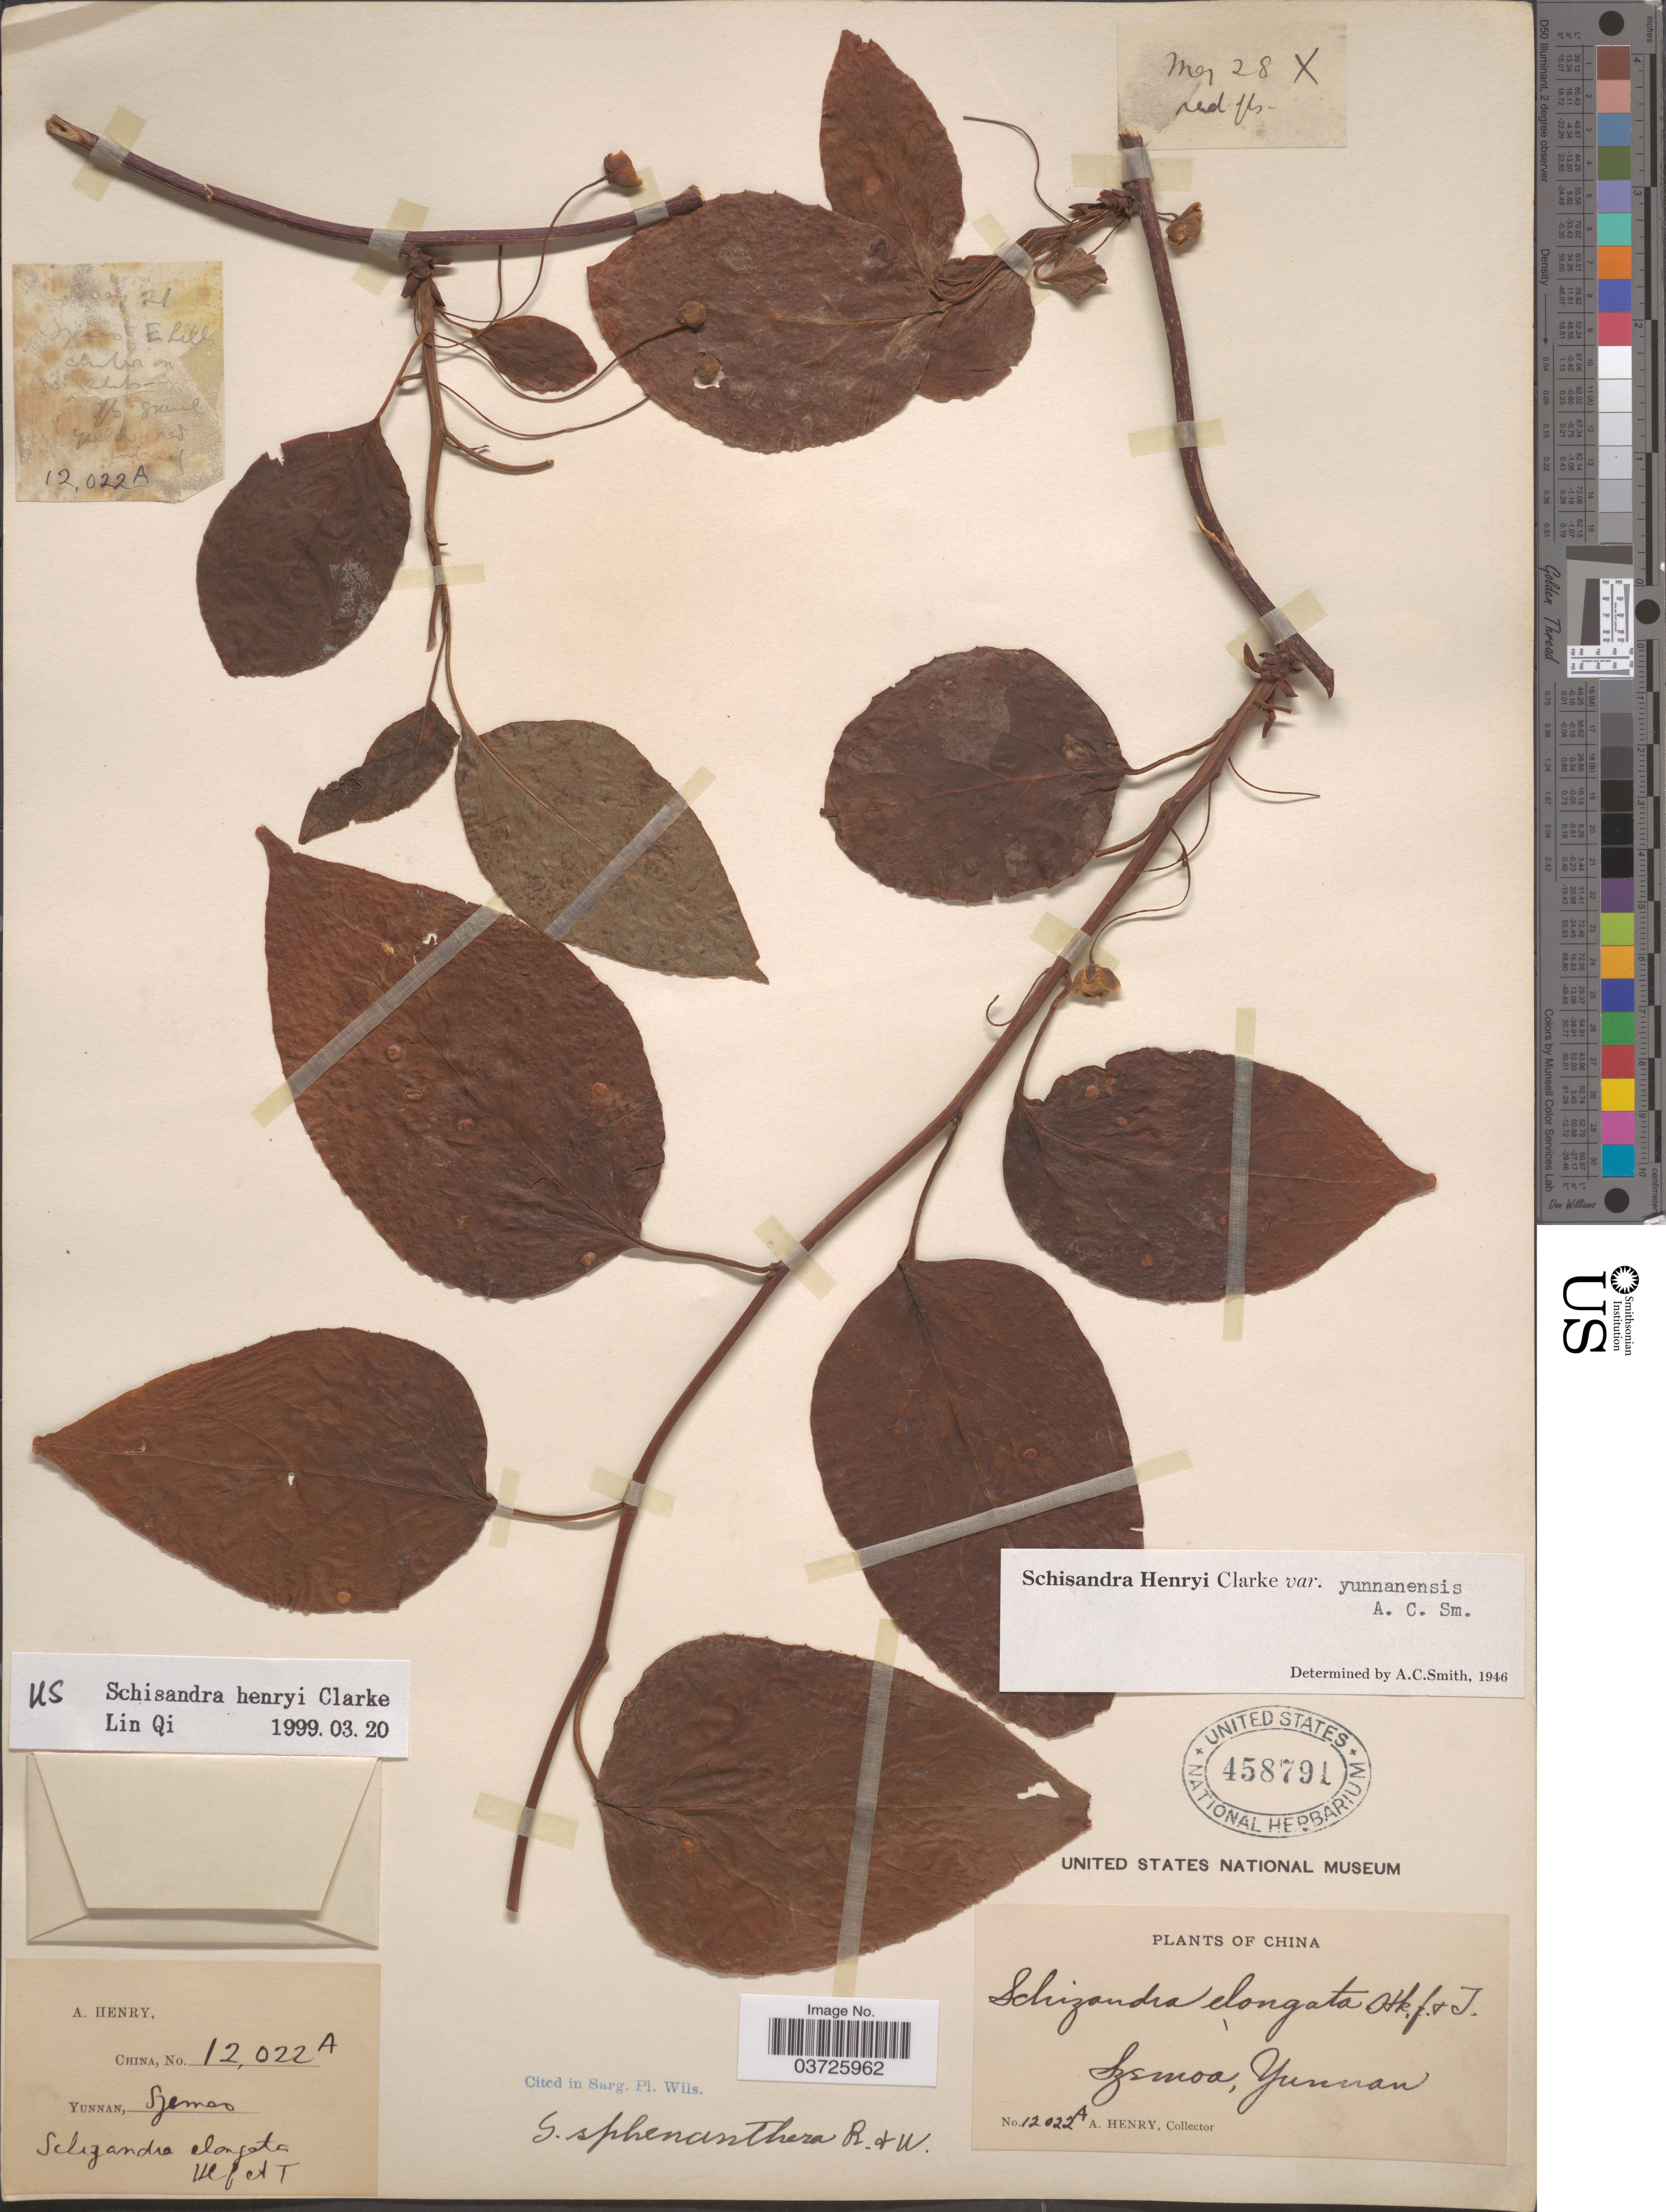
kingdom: Plantae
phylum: Tracheophyta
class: Magnoliopsida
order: Austrobaileyales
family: Schisandraceae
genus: Schisandra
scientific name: Schisandra henryi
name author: C.B. Clarke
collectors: A. Henry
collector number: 12022 A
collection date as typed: Transcribed d/m/y: /5/21 to /5/28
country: China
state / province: Yunnan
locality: Szemoa. E hills.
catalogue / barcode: US 458791